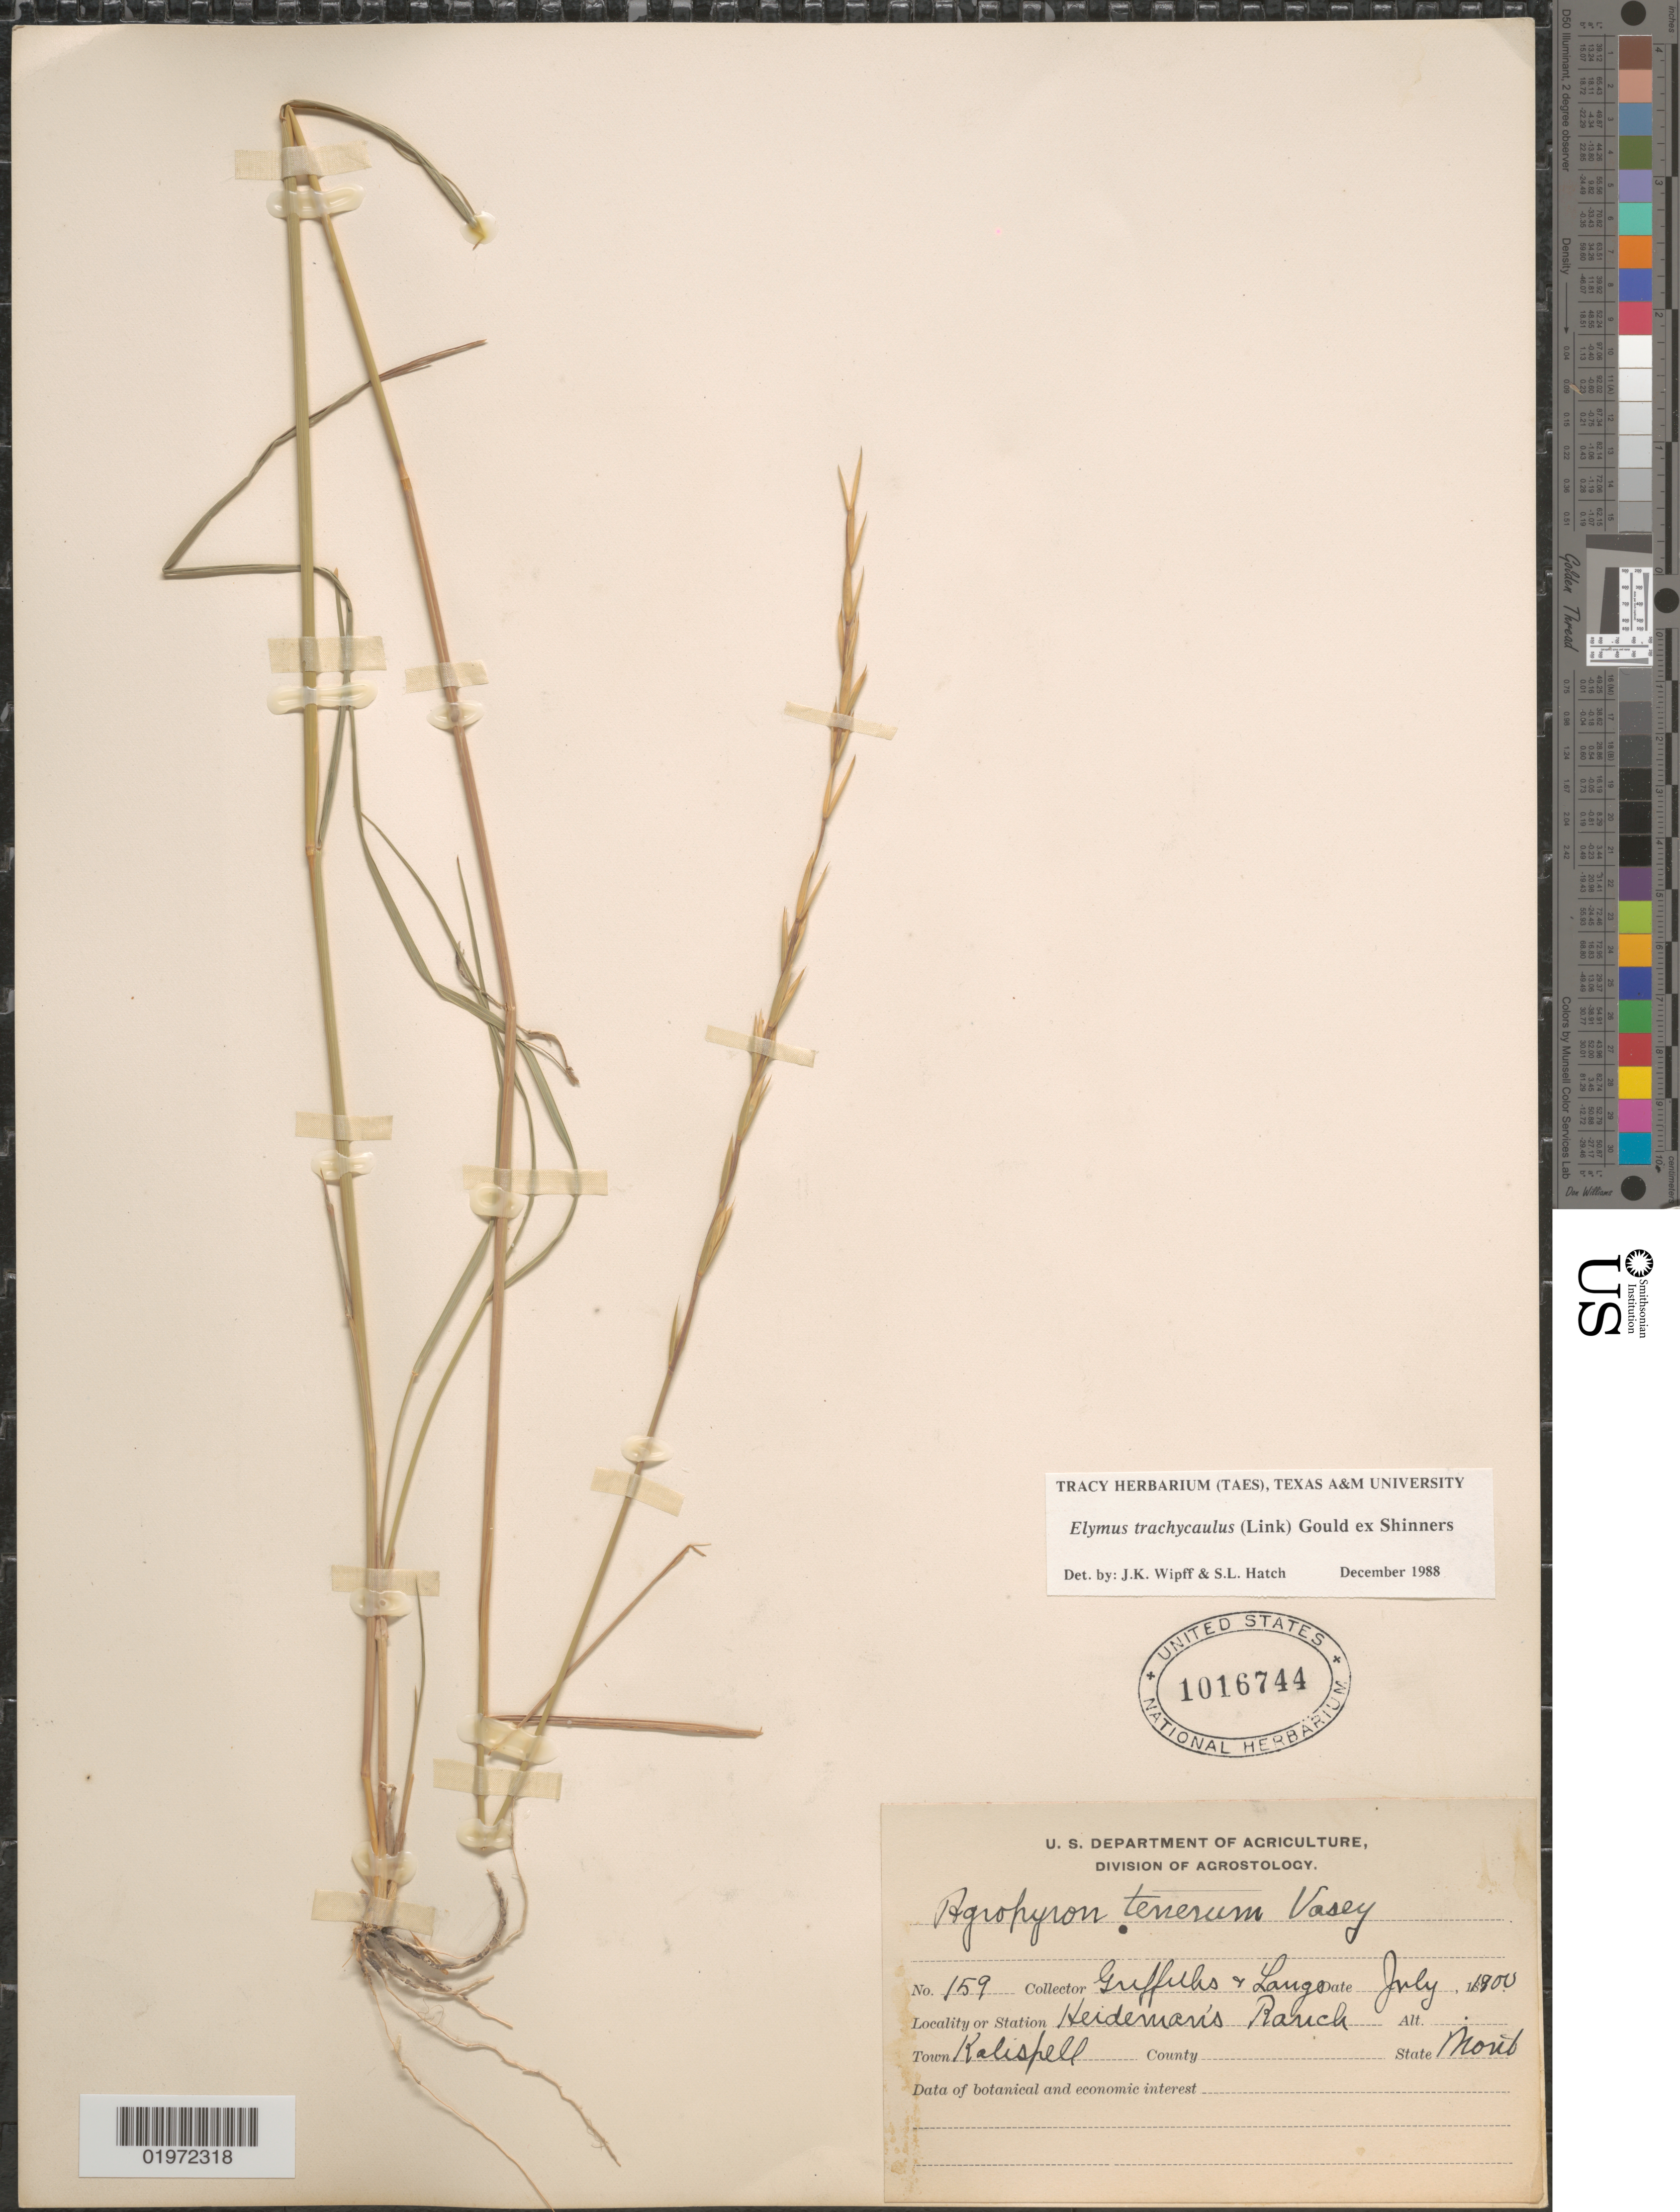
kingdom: Plantae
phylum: Tracheophyta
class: Liliopsida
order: Poales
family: Poaceae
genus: Elymus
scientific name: Elymus trachycaulus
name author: (Link) Gould ex Shinners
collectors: -- Griffiths & -- Lange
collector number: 159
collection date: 1900-07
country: United States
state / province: Montana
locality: Heideman's Ranch. Town Kalispell.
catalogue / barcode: US 1016744